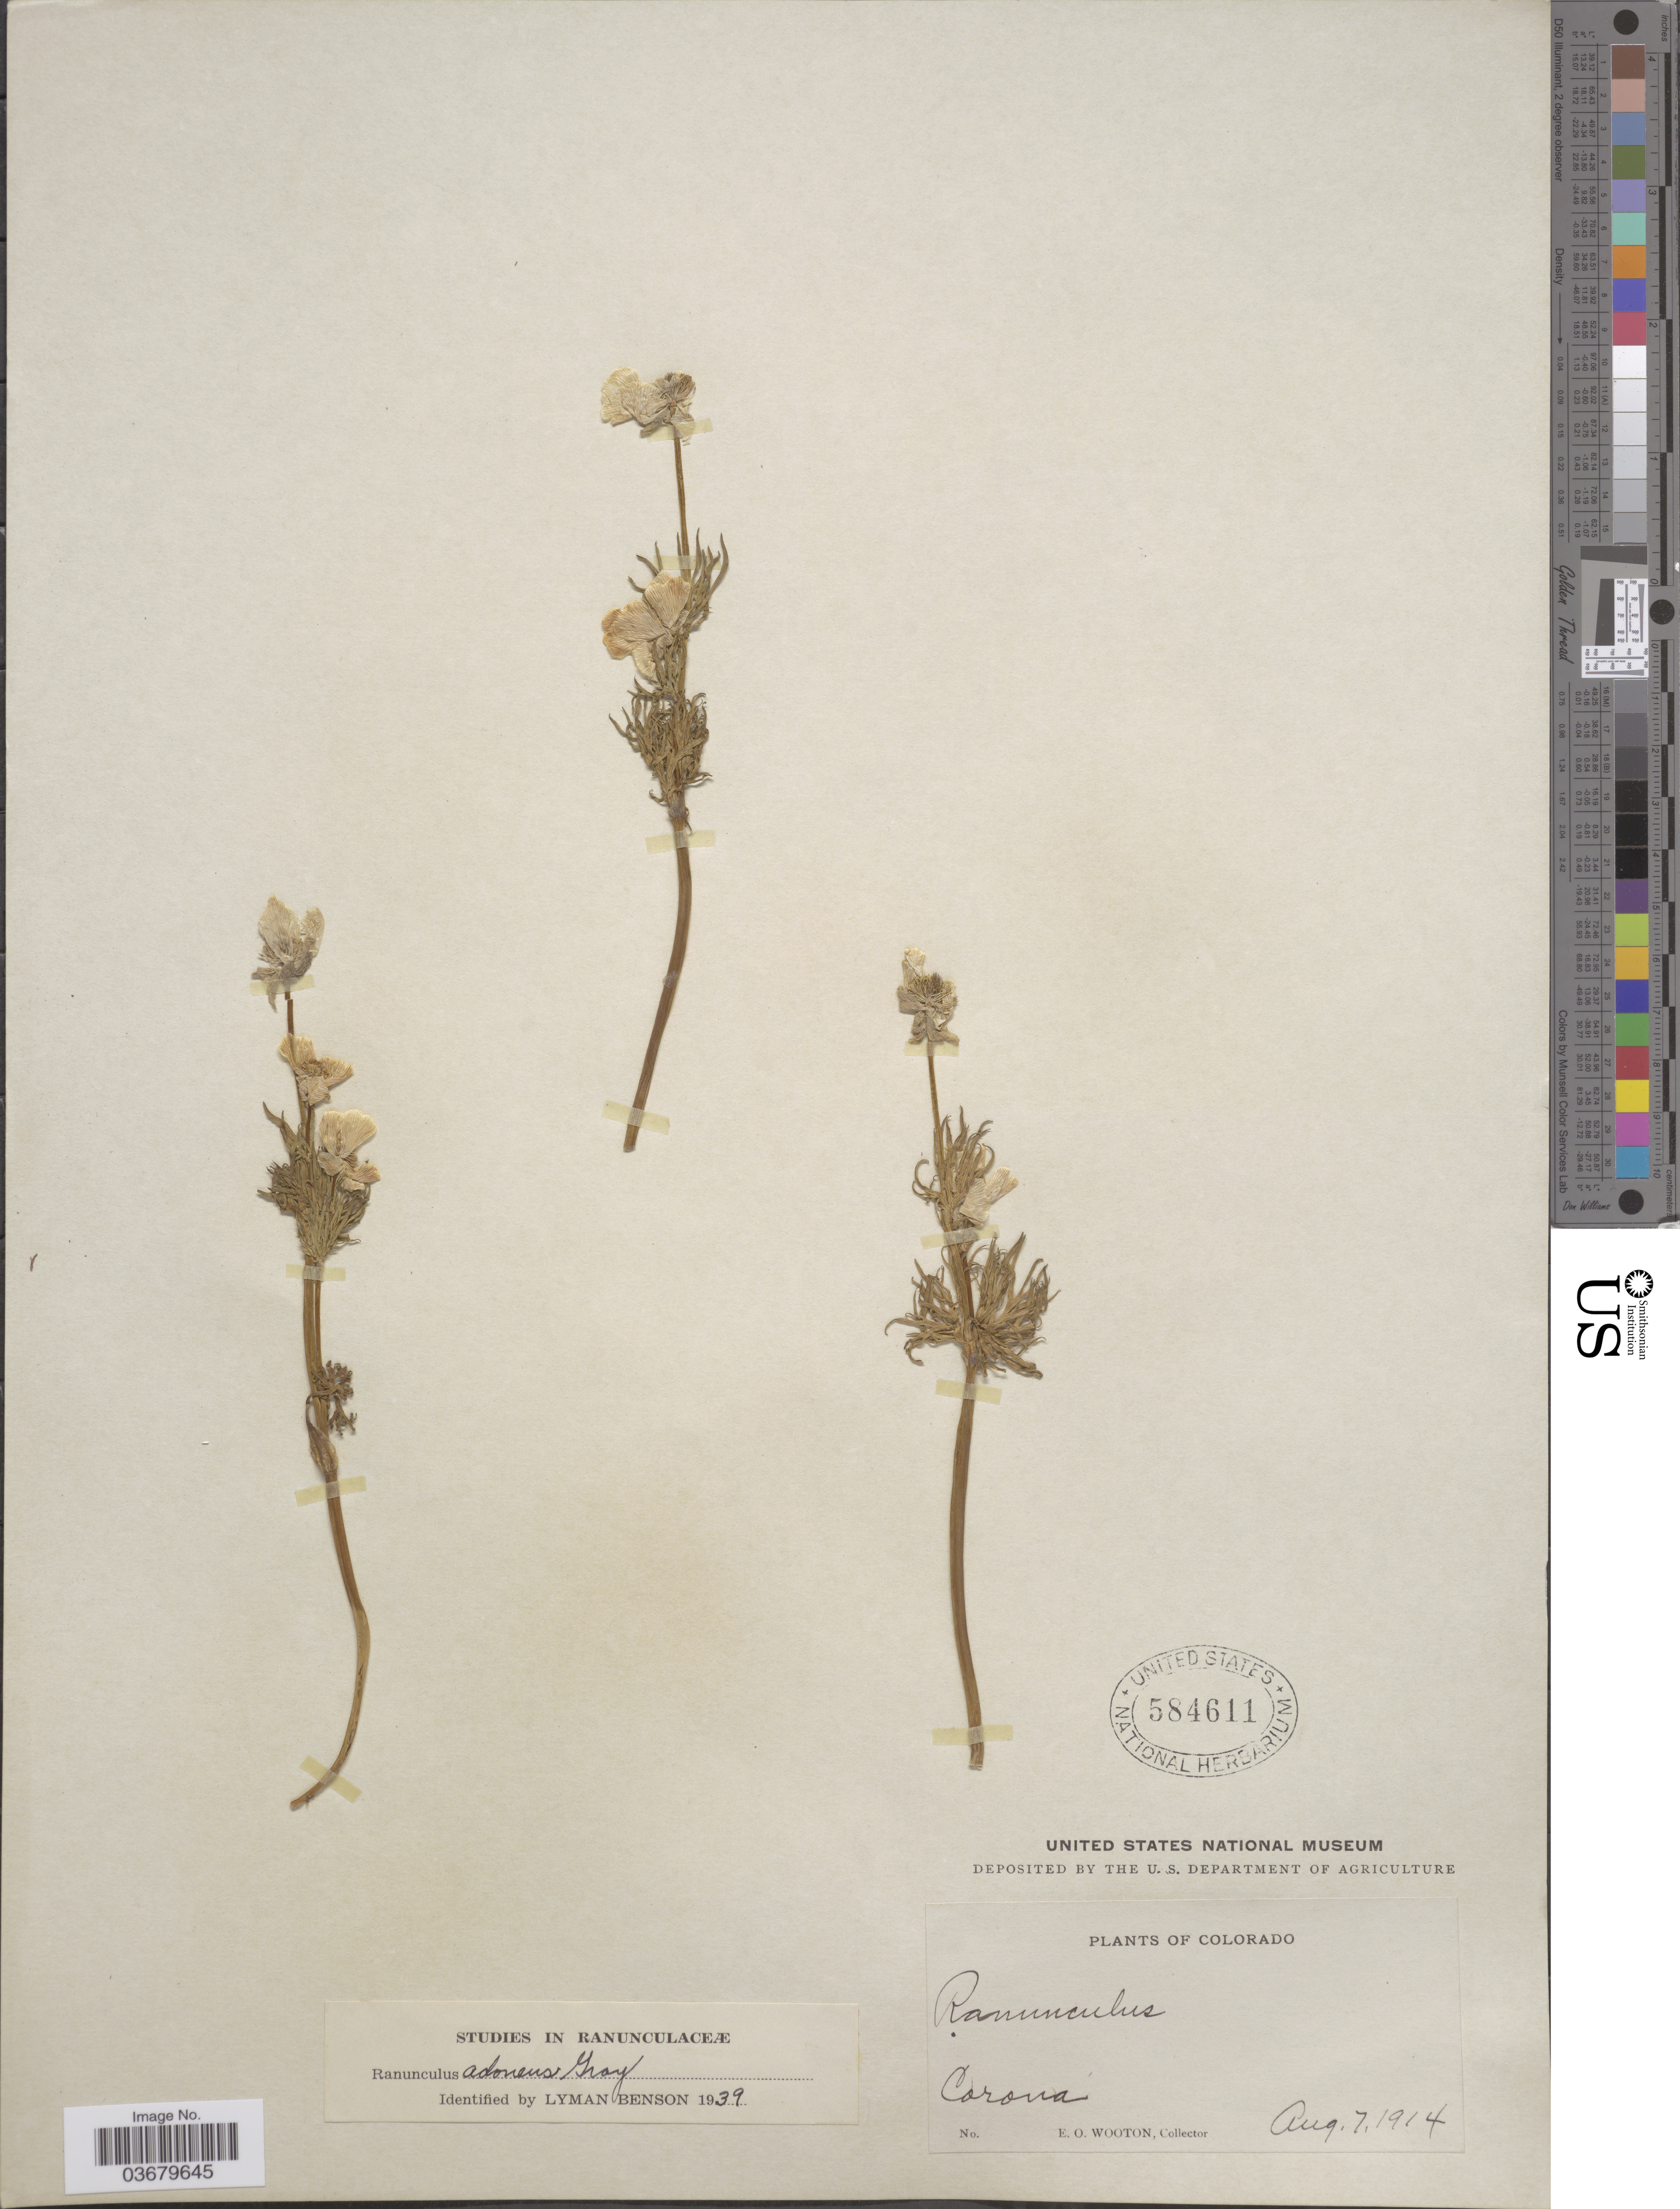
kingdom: Plantae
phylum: Tracheophyta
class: Magnoliopsida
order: Ranunculales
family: Ranunculaceae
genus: Ranunculus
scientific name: Ranunculus adoneus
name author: A. Gray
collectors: E. O. Wooton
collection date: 1914-08-07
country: United States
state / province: Colorado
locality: Corona.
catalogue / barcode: US 584611